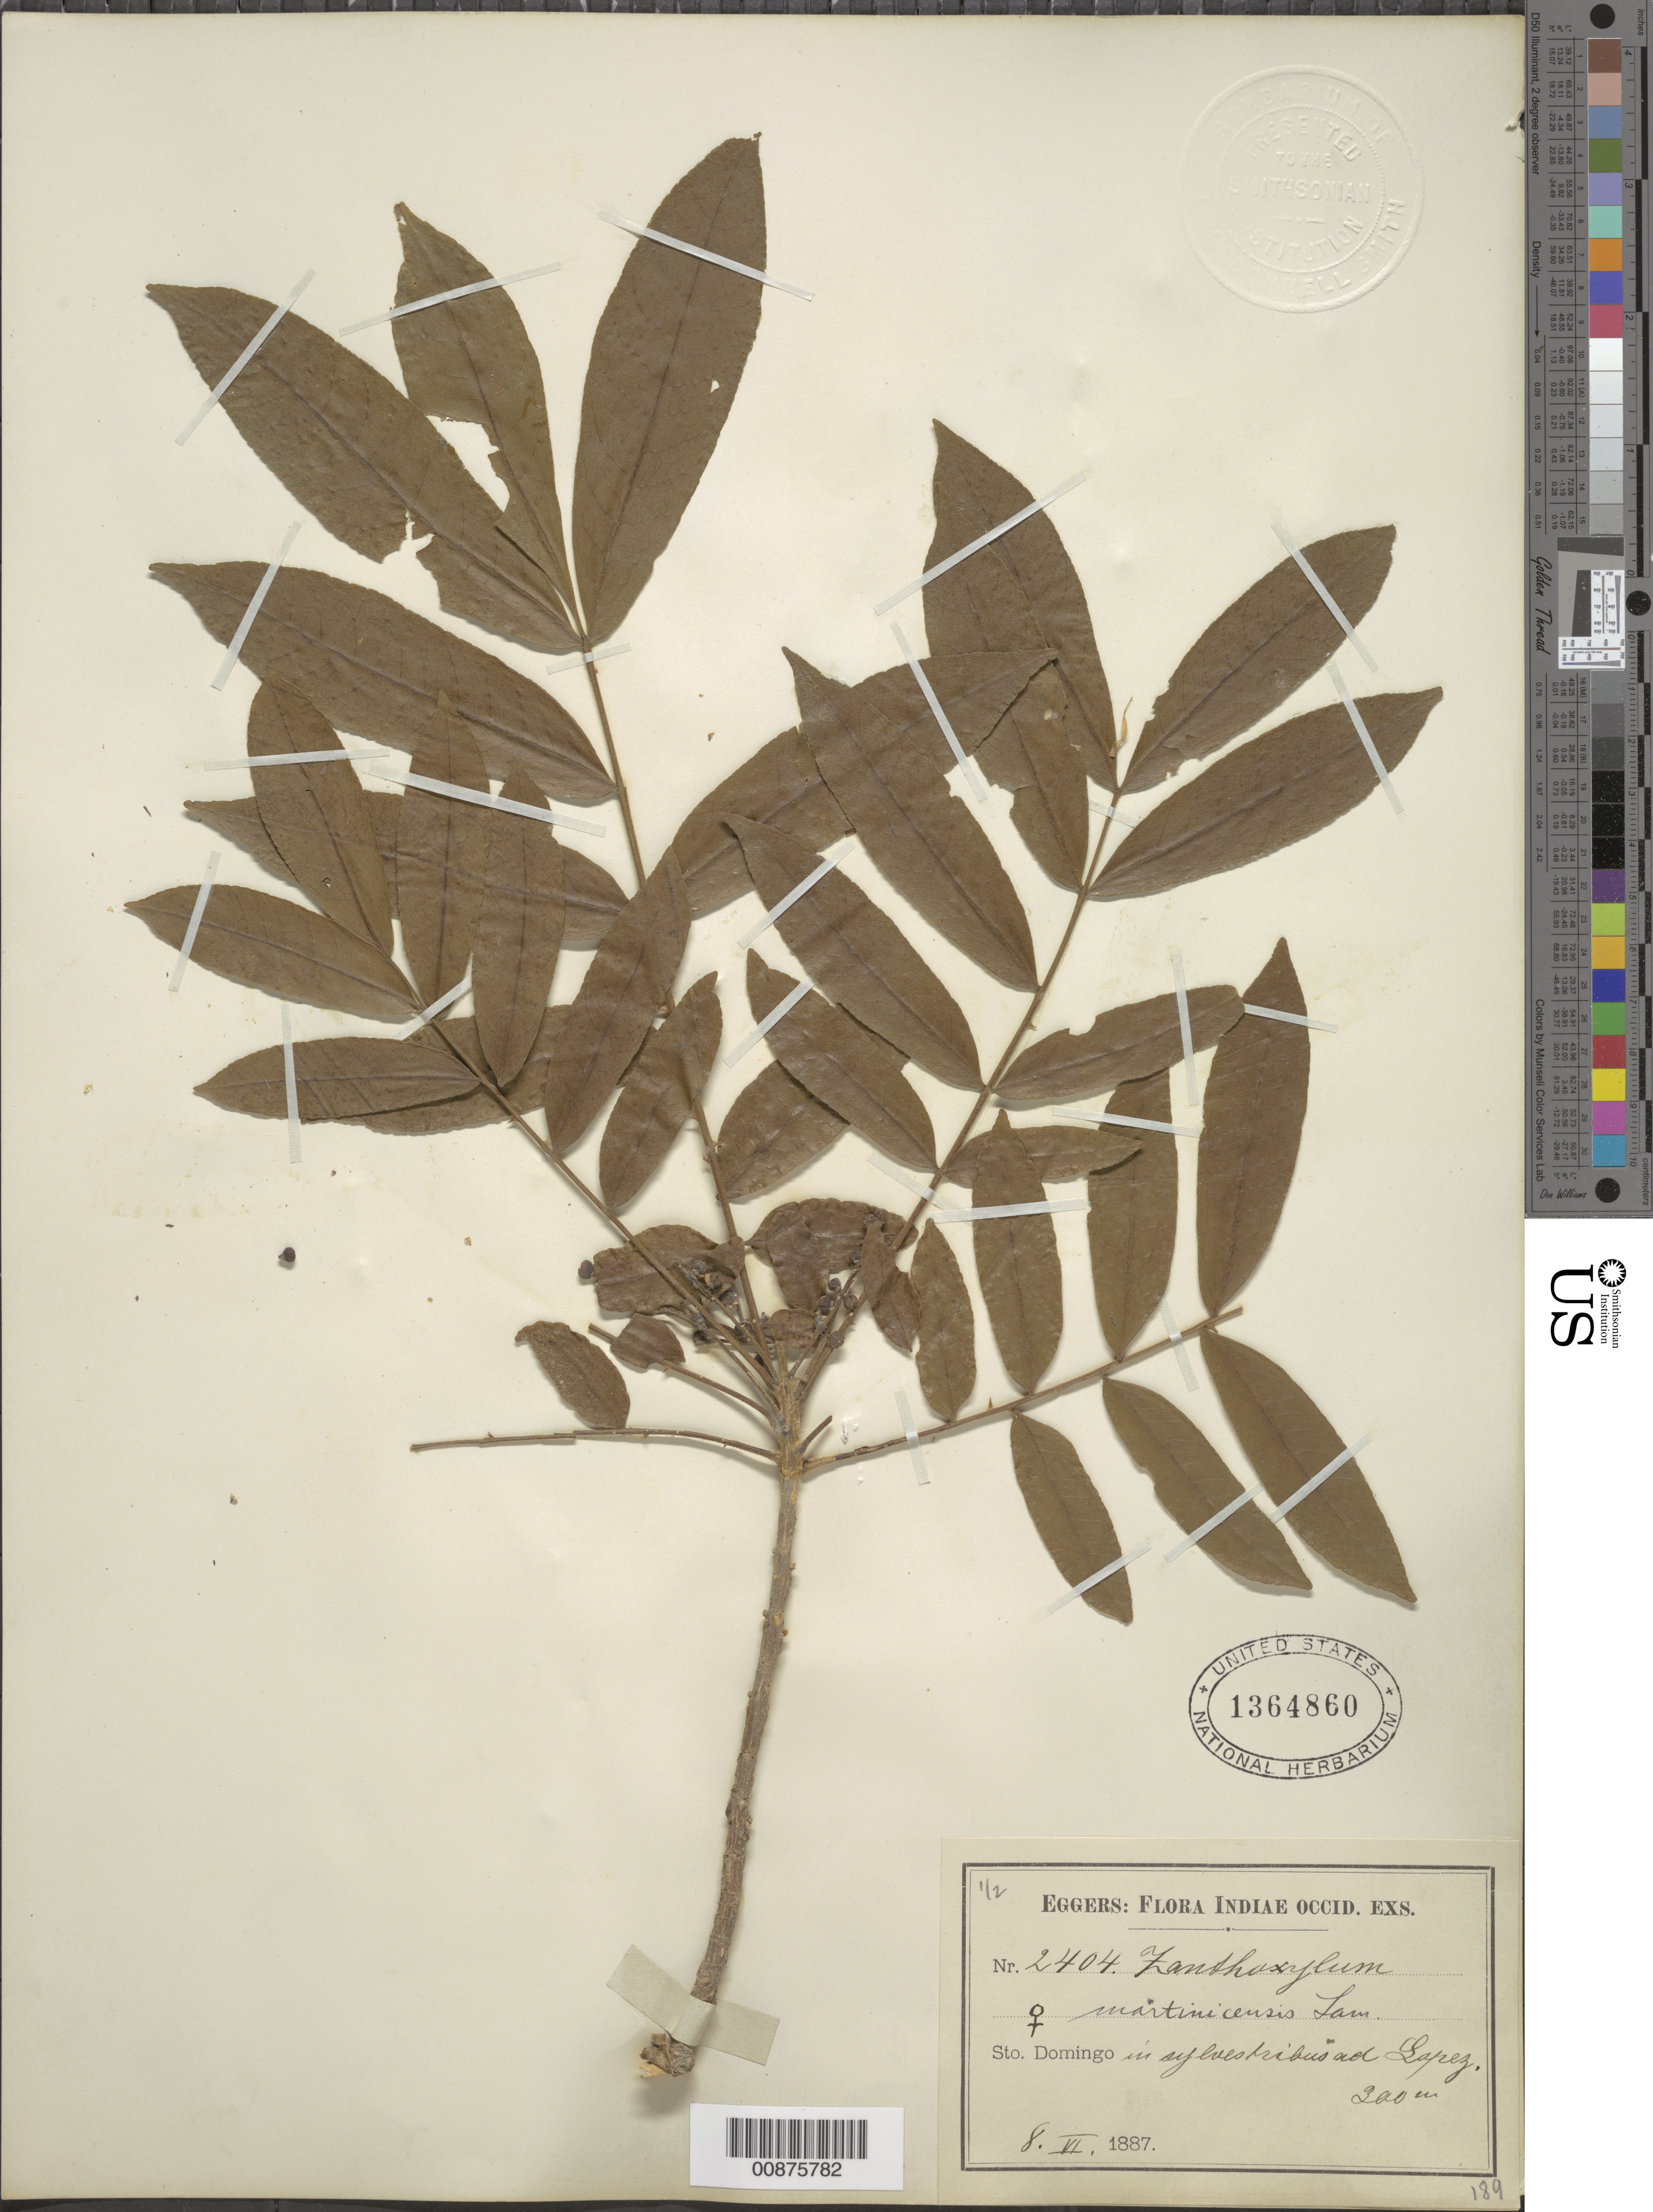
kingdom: Plantae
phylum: Tracheophyta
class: Magnoliopsida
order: Sapindales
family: Rutaceae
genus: Zanthoxylum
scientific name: Zanthoxylum martinicense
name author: (Lam.) DC.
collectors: H. F. A. von Eggers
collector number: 2404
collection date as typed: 08 Jun 1887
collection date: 1887-06-08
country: Dominican Republic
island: Hispaniola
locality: López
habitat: In "sylvestribus"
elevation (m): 300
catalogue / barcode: US 1364860